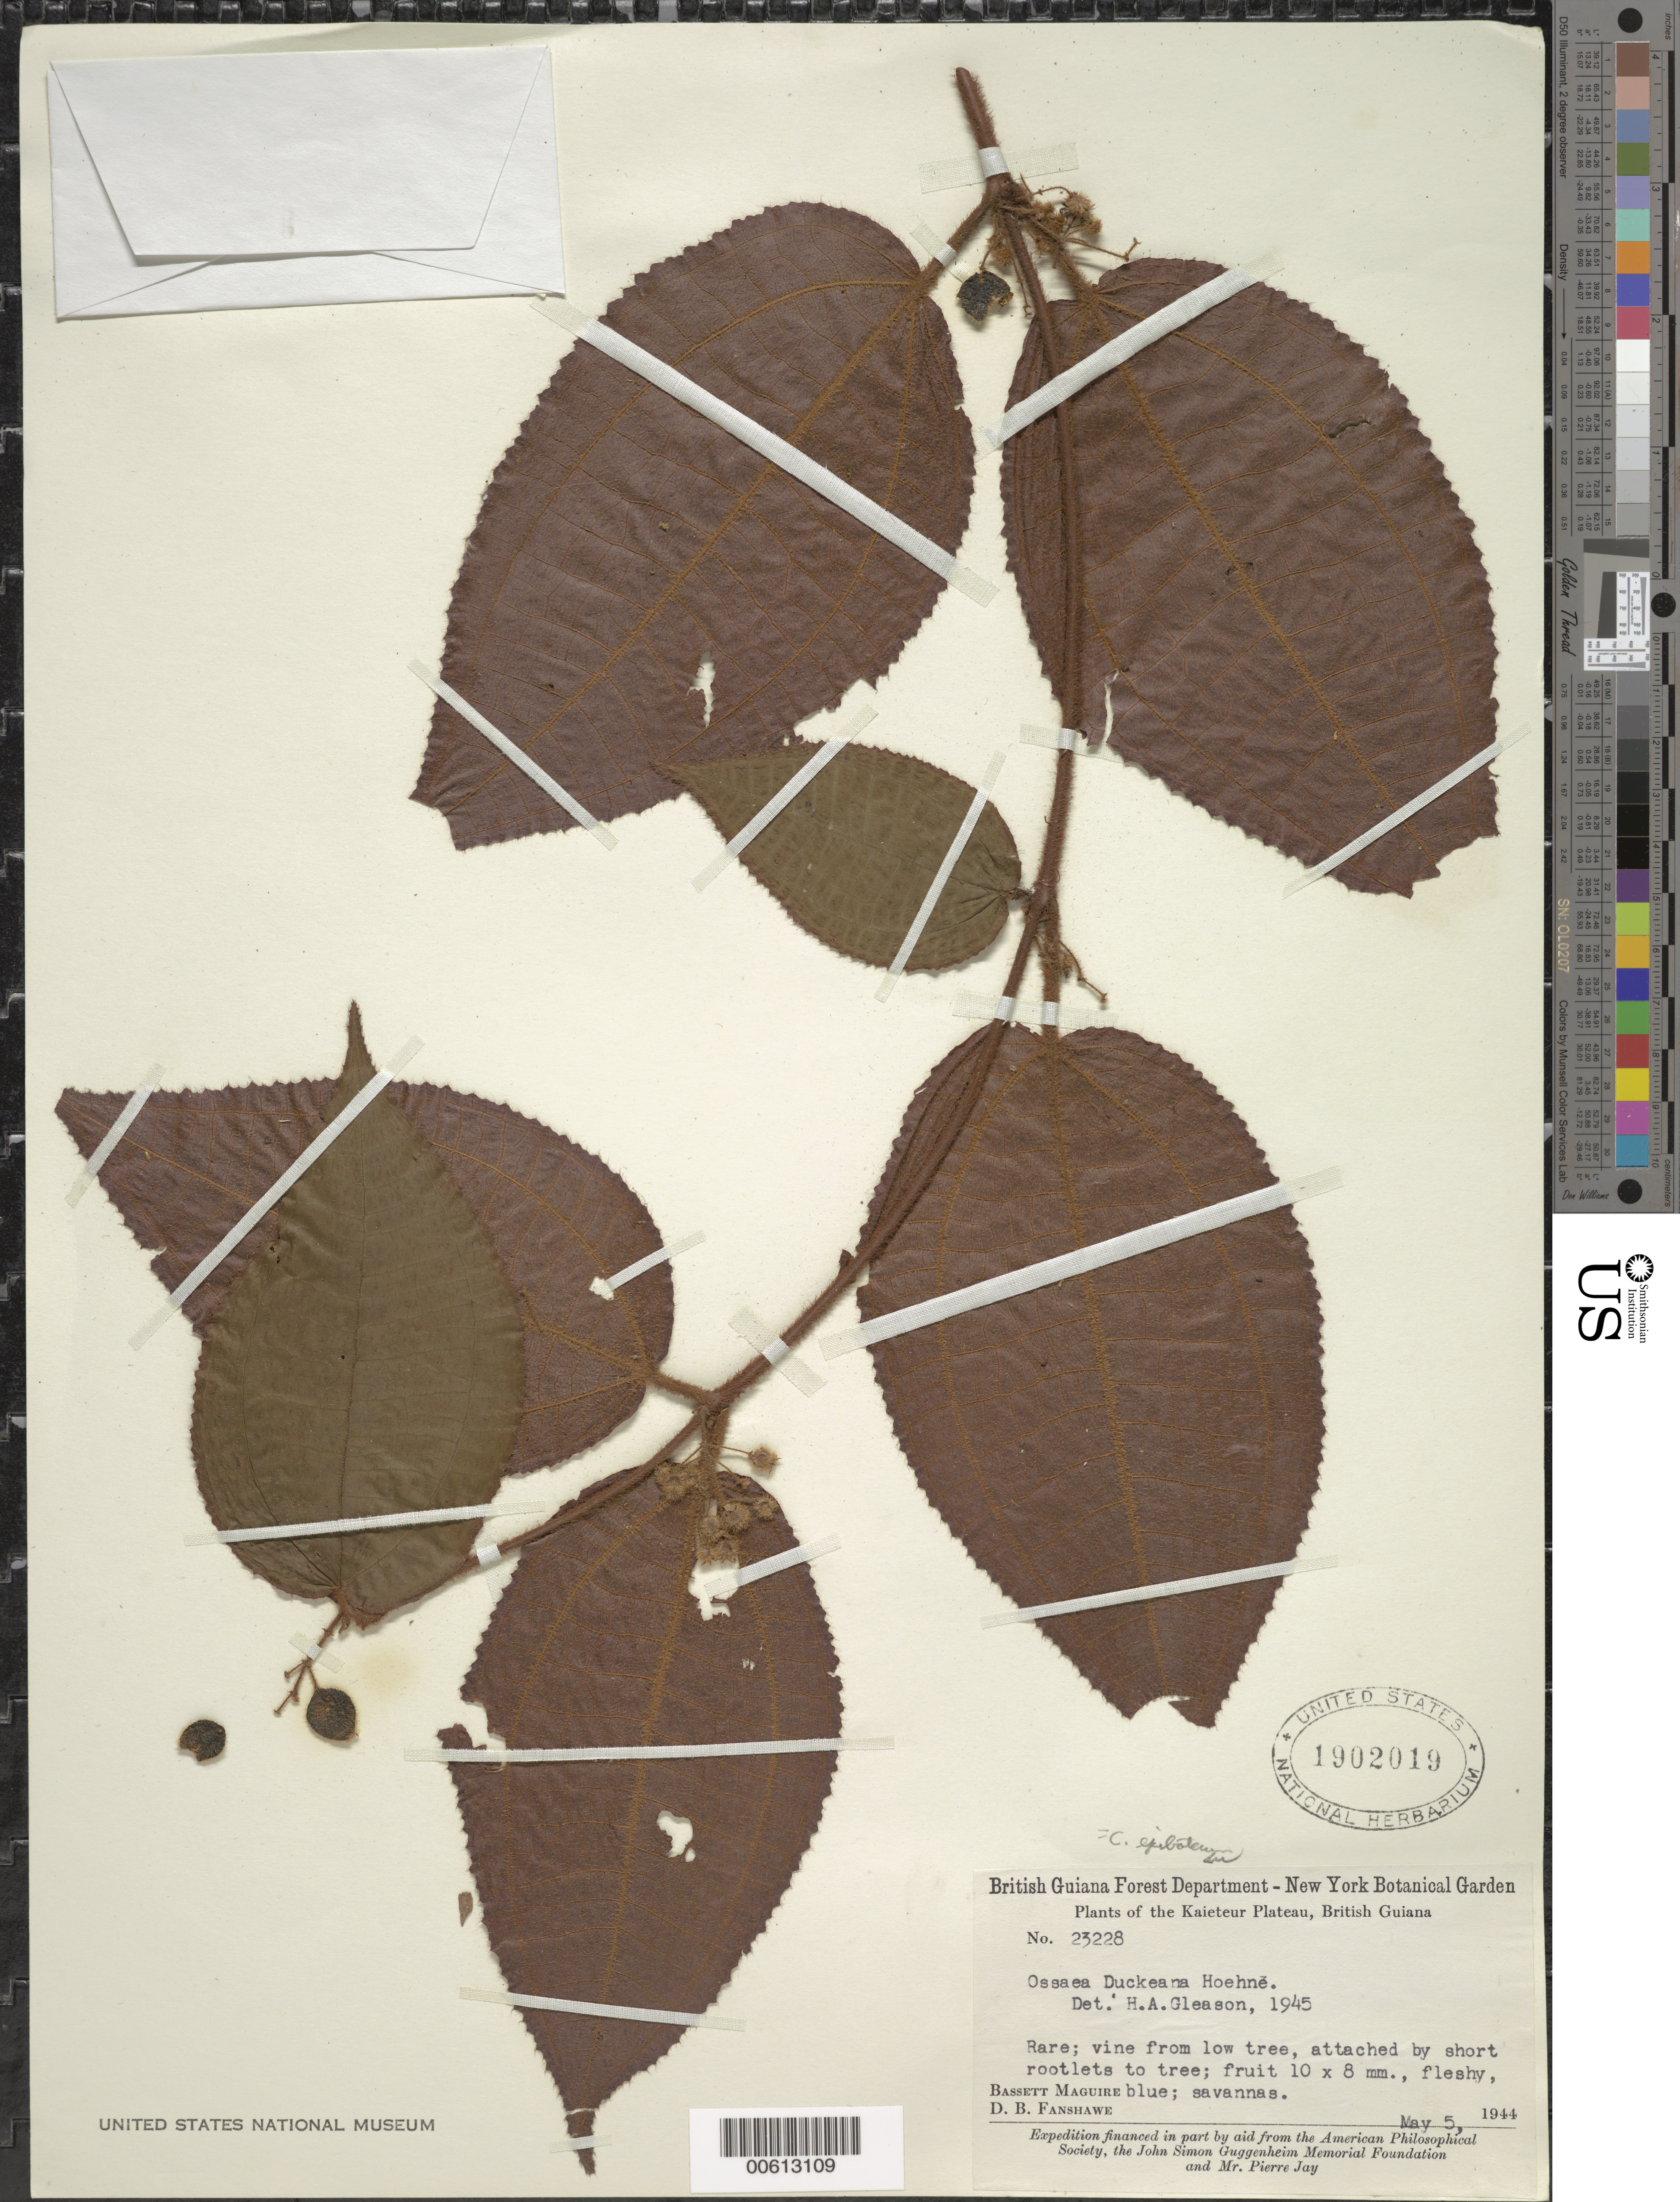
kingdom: Plantae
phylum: Tracheophyta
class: Magnoliopsida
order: Myrtales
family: Melastomataceae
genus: Clidemia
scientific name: Clidemia epibaterium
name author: DC.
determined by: Wurdack, John J., (US), US (UNITED STATES)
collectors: B. Maguire & D. B. Fanshawe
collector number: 23228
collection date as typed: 5-May-44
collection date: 1944-05-05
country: Guyana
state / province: Potaro-Siparuni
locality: Kaieteur Plateau, Potaro River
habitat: Savanna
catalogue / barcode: US 1902019